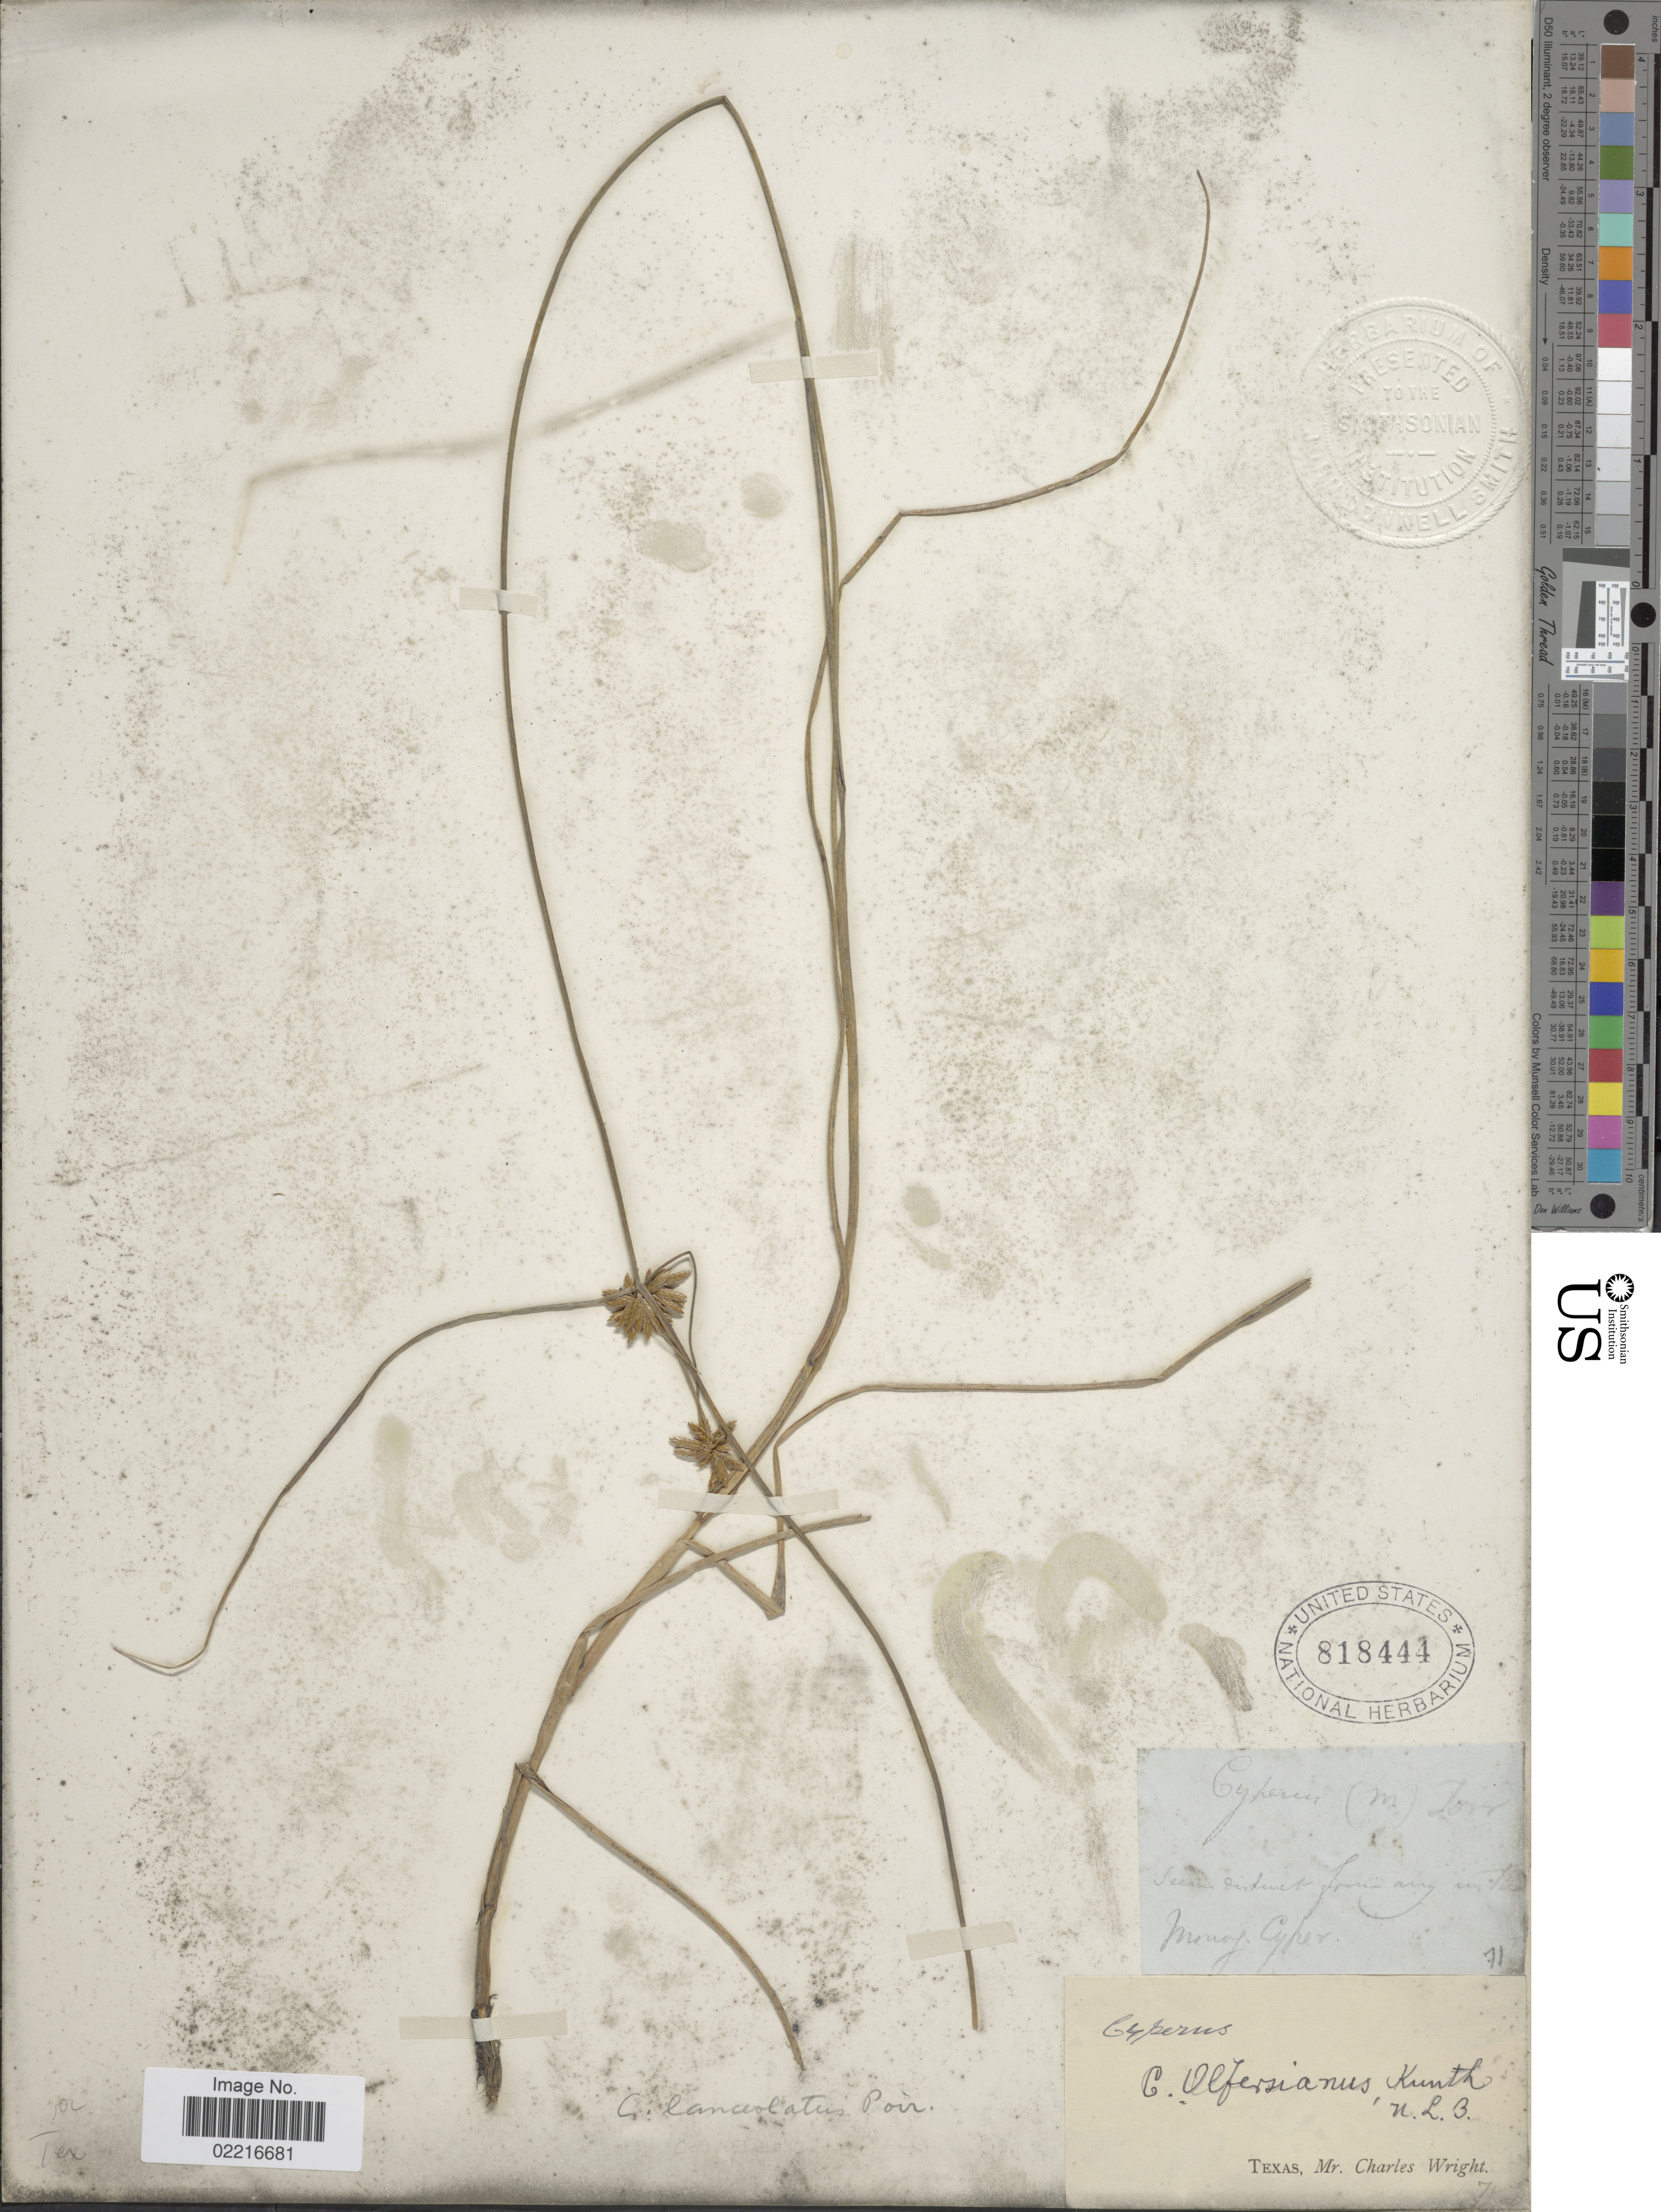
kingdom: Plantae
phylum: Tracheophyta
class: Liliopsida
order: Poales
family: Cyperaceae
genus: Cyperus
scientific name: Cyperus lanceolatus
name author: Poir.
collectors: C. Wright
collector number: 71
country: United States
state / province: Texas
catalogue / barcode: US 818444